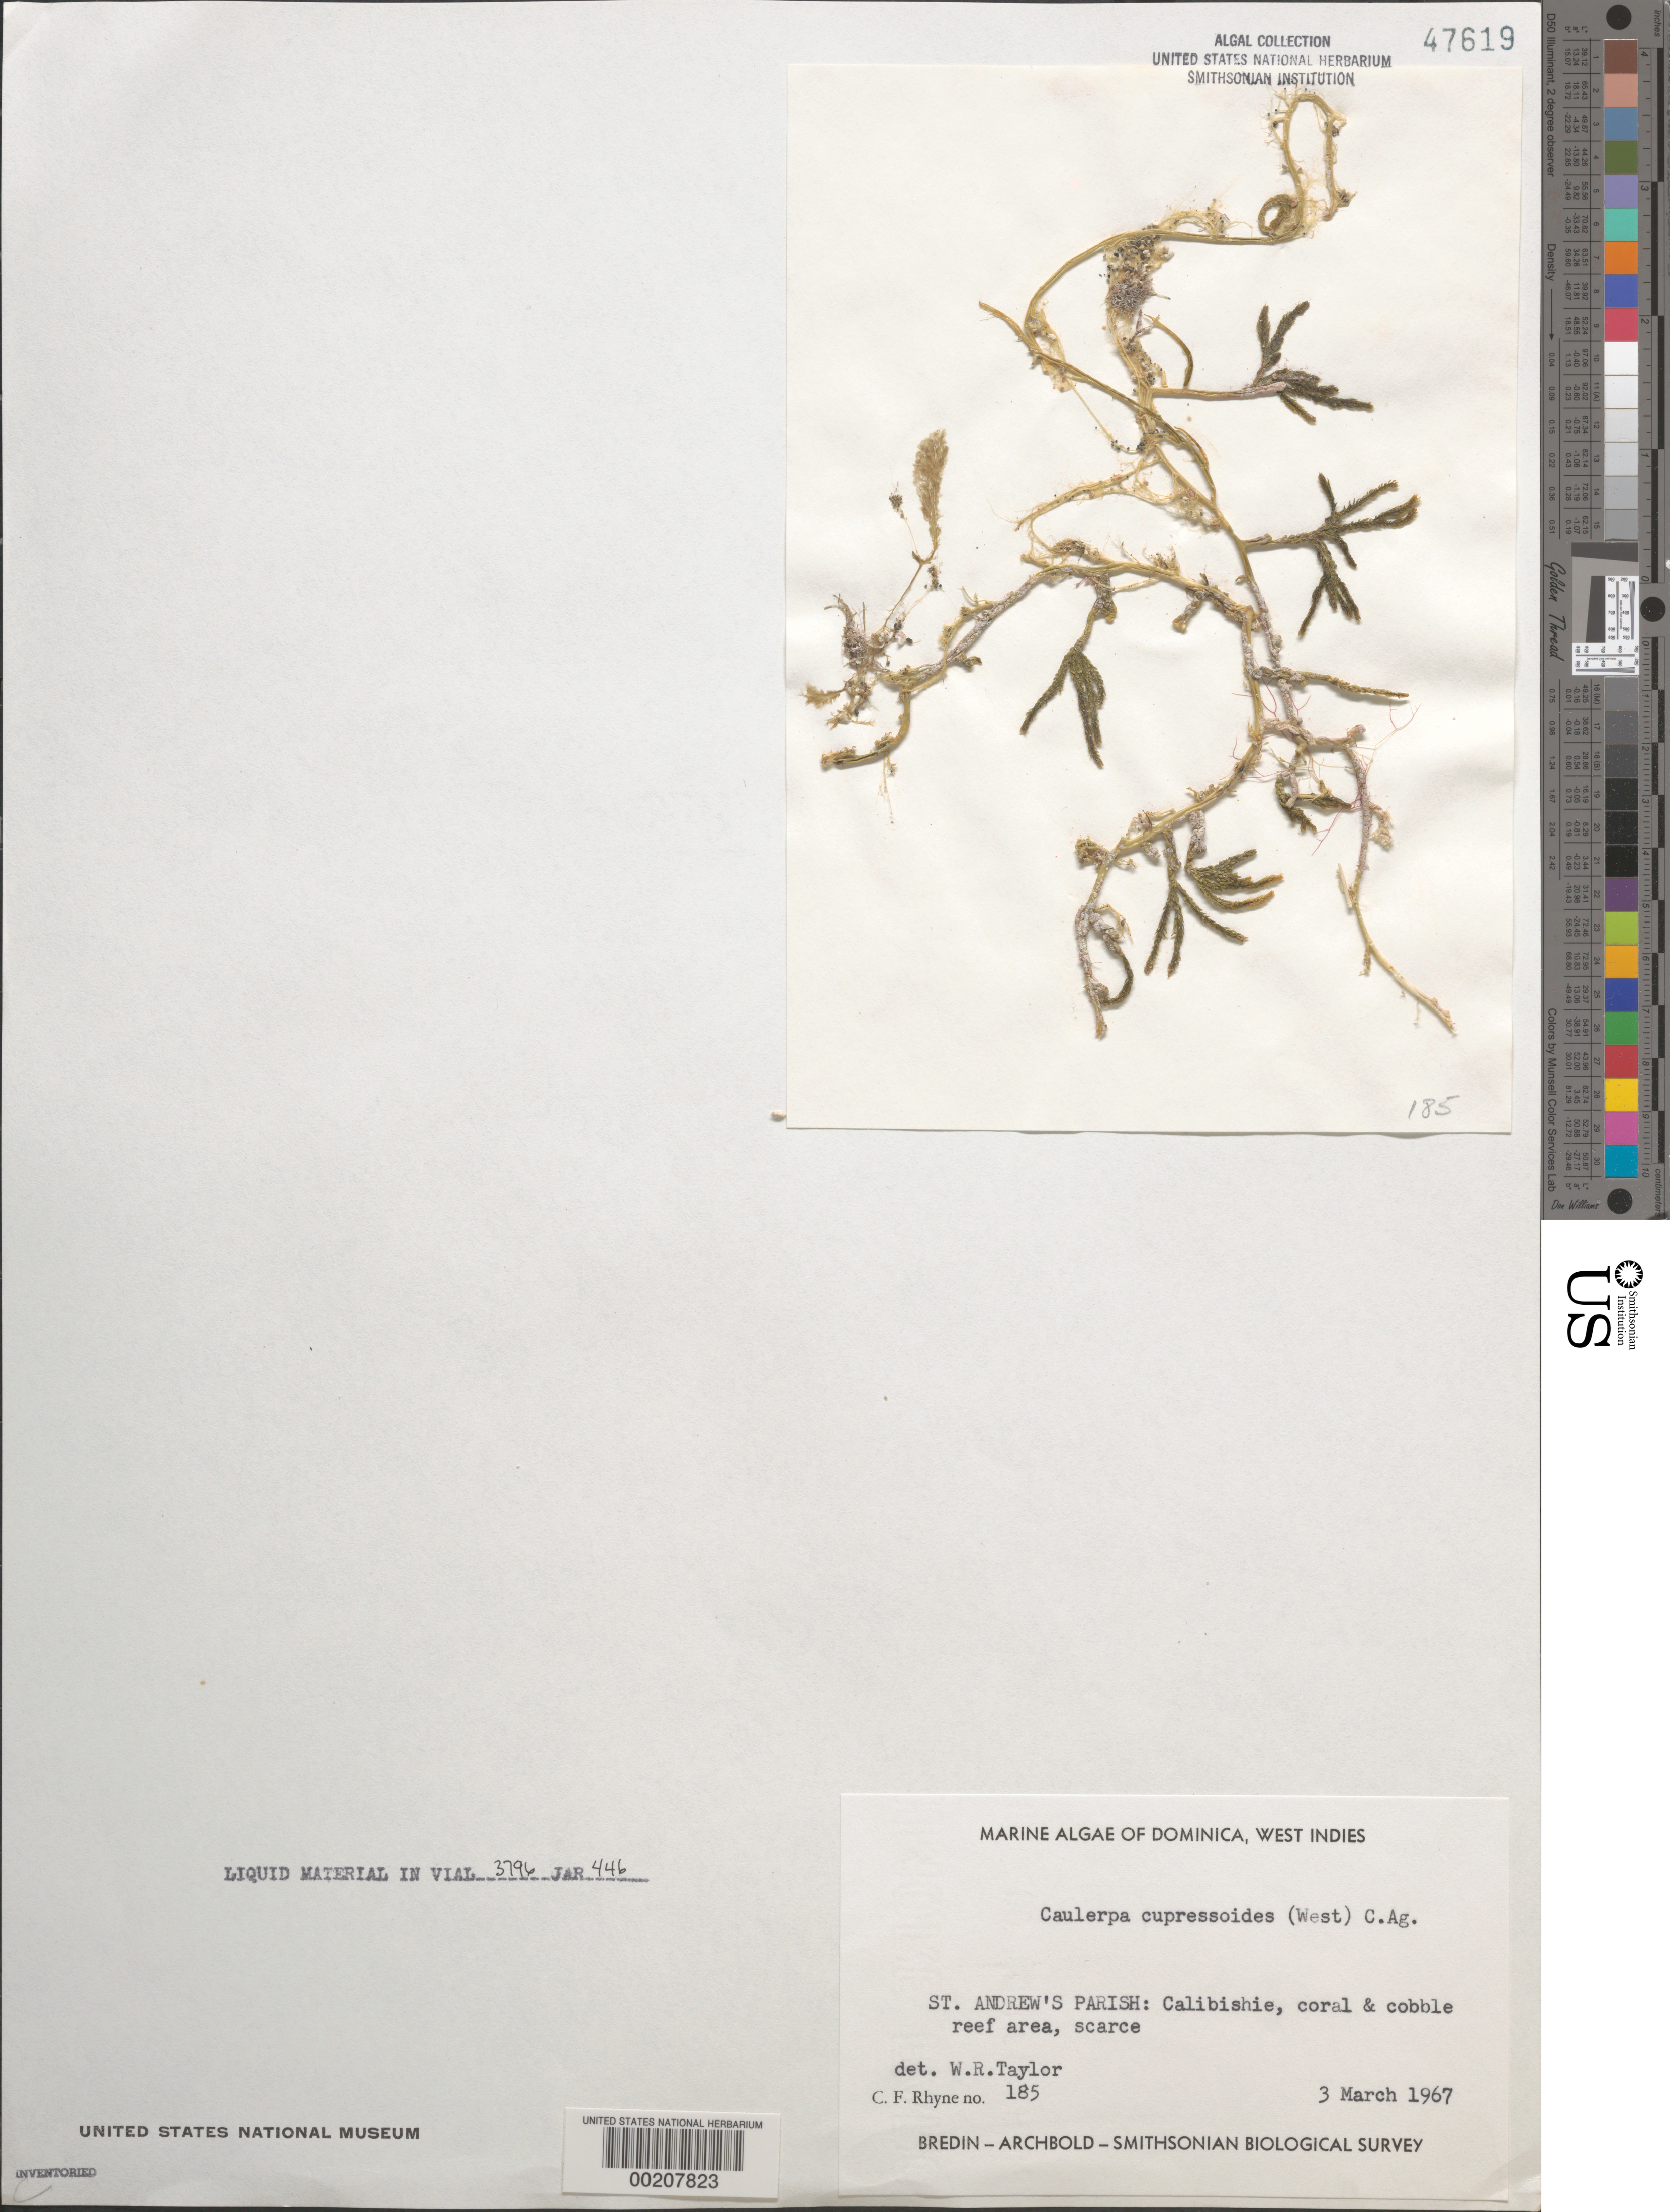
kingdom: Plantae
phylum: Chlorophyta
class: Ulvophyceae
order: Bryopsidales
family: Caulerpaceae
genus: Caulerpa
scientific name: Caulerpa cupressoides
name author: (Vahl) C. Agardh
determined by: Taylor, William R.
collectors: C. Rhyne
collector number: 185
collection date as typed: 03 Mar 1967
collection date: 1967-03-03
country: Dominica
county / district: St. Andrew's Parish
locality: Calibishie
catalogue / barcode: US 47619